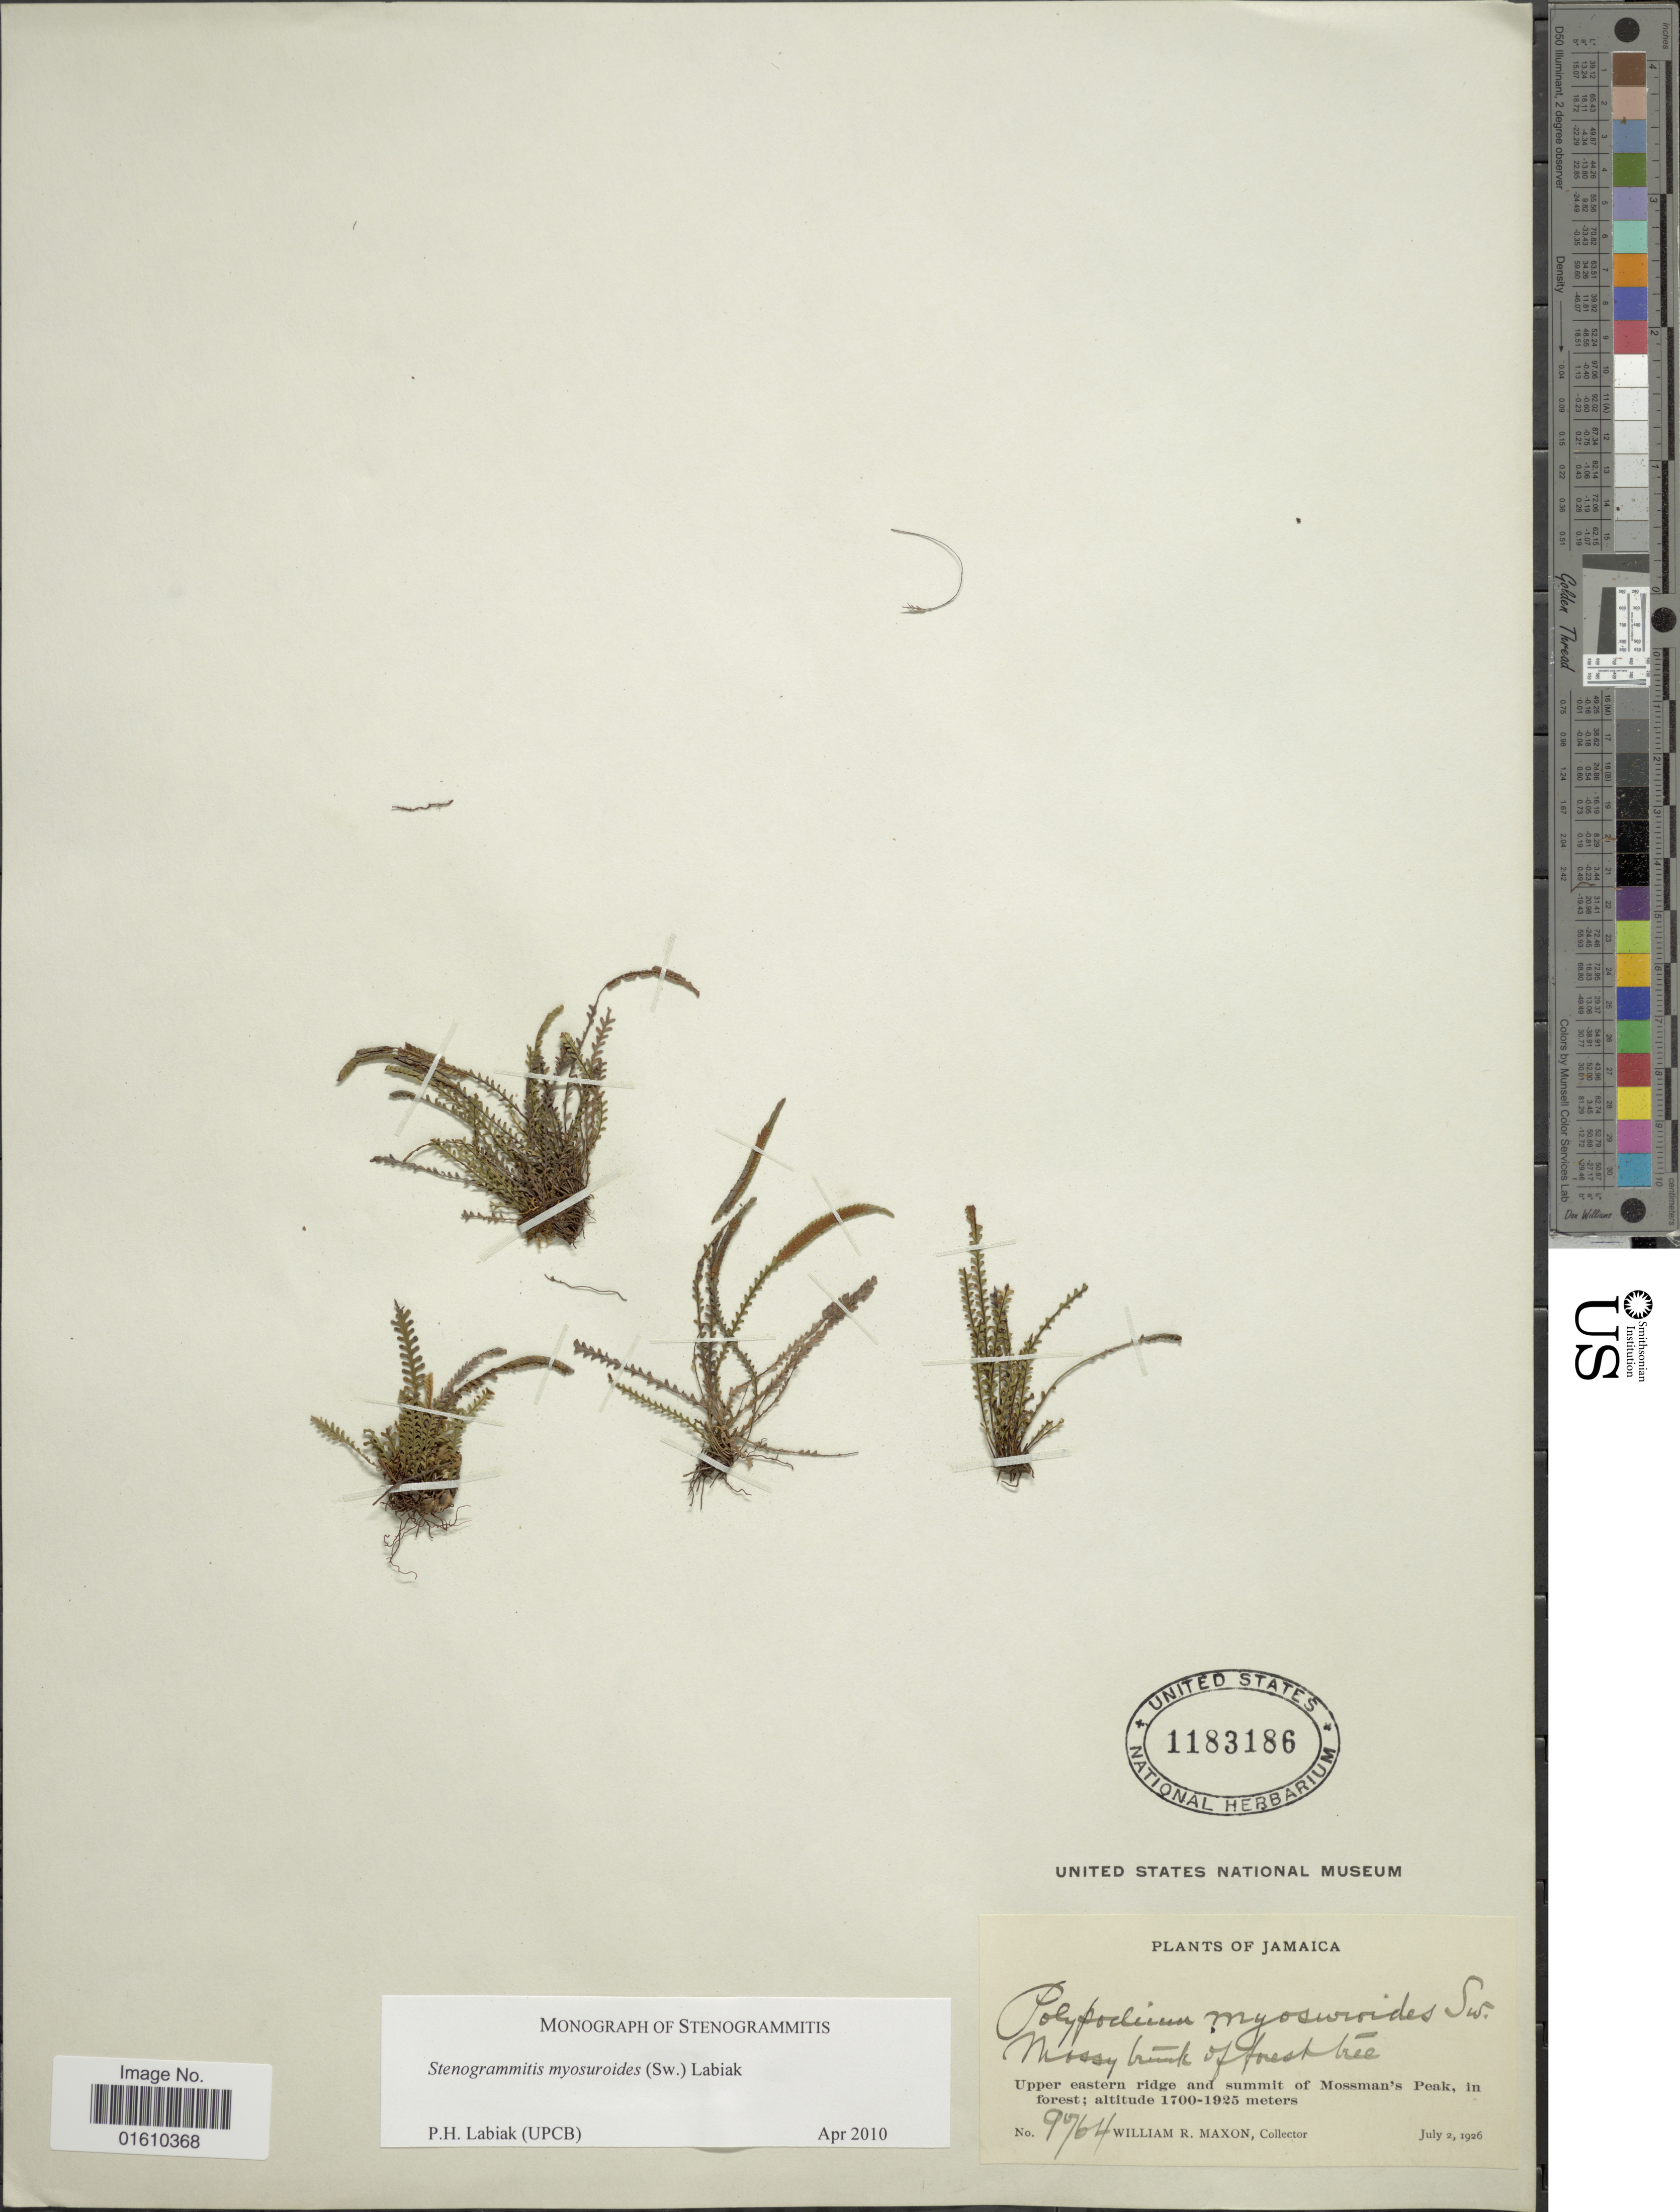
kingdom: Plantae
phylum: Tracheophyta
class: Polypodiopsida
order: Polypodiales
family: Polypodiaceae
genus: Stenogrammitis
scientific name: Stenogrammitis myosuroides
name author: (Sw.) Labiak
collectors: W. R. Maxon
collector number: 9764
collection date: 1926-07-02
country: Jamaica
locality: Upper eastern ridge and summit of Mossman's Peak, in forest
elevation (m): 1700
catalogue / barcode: US 1183186